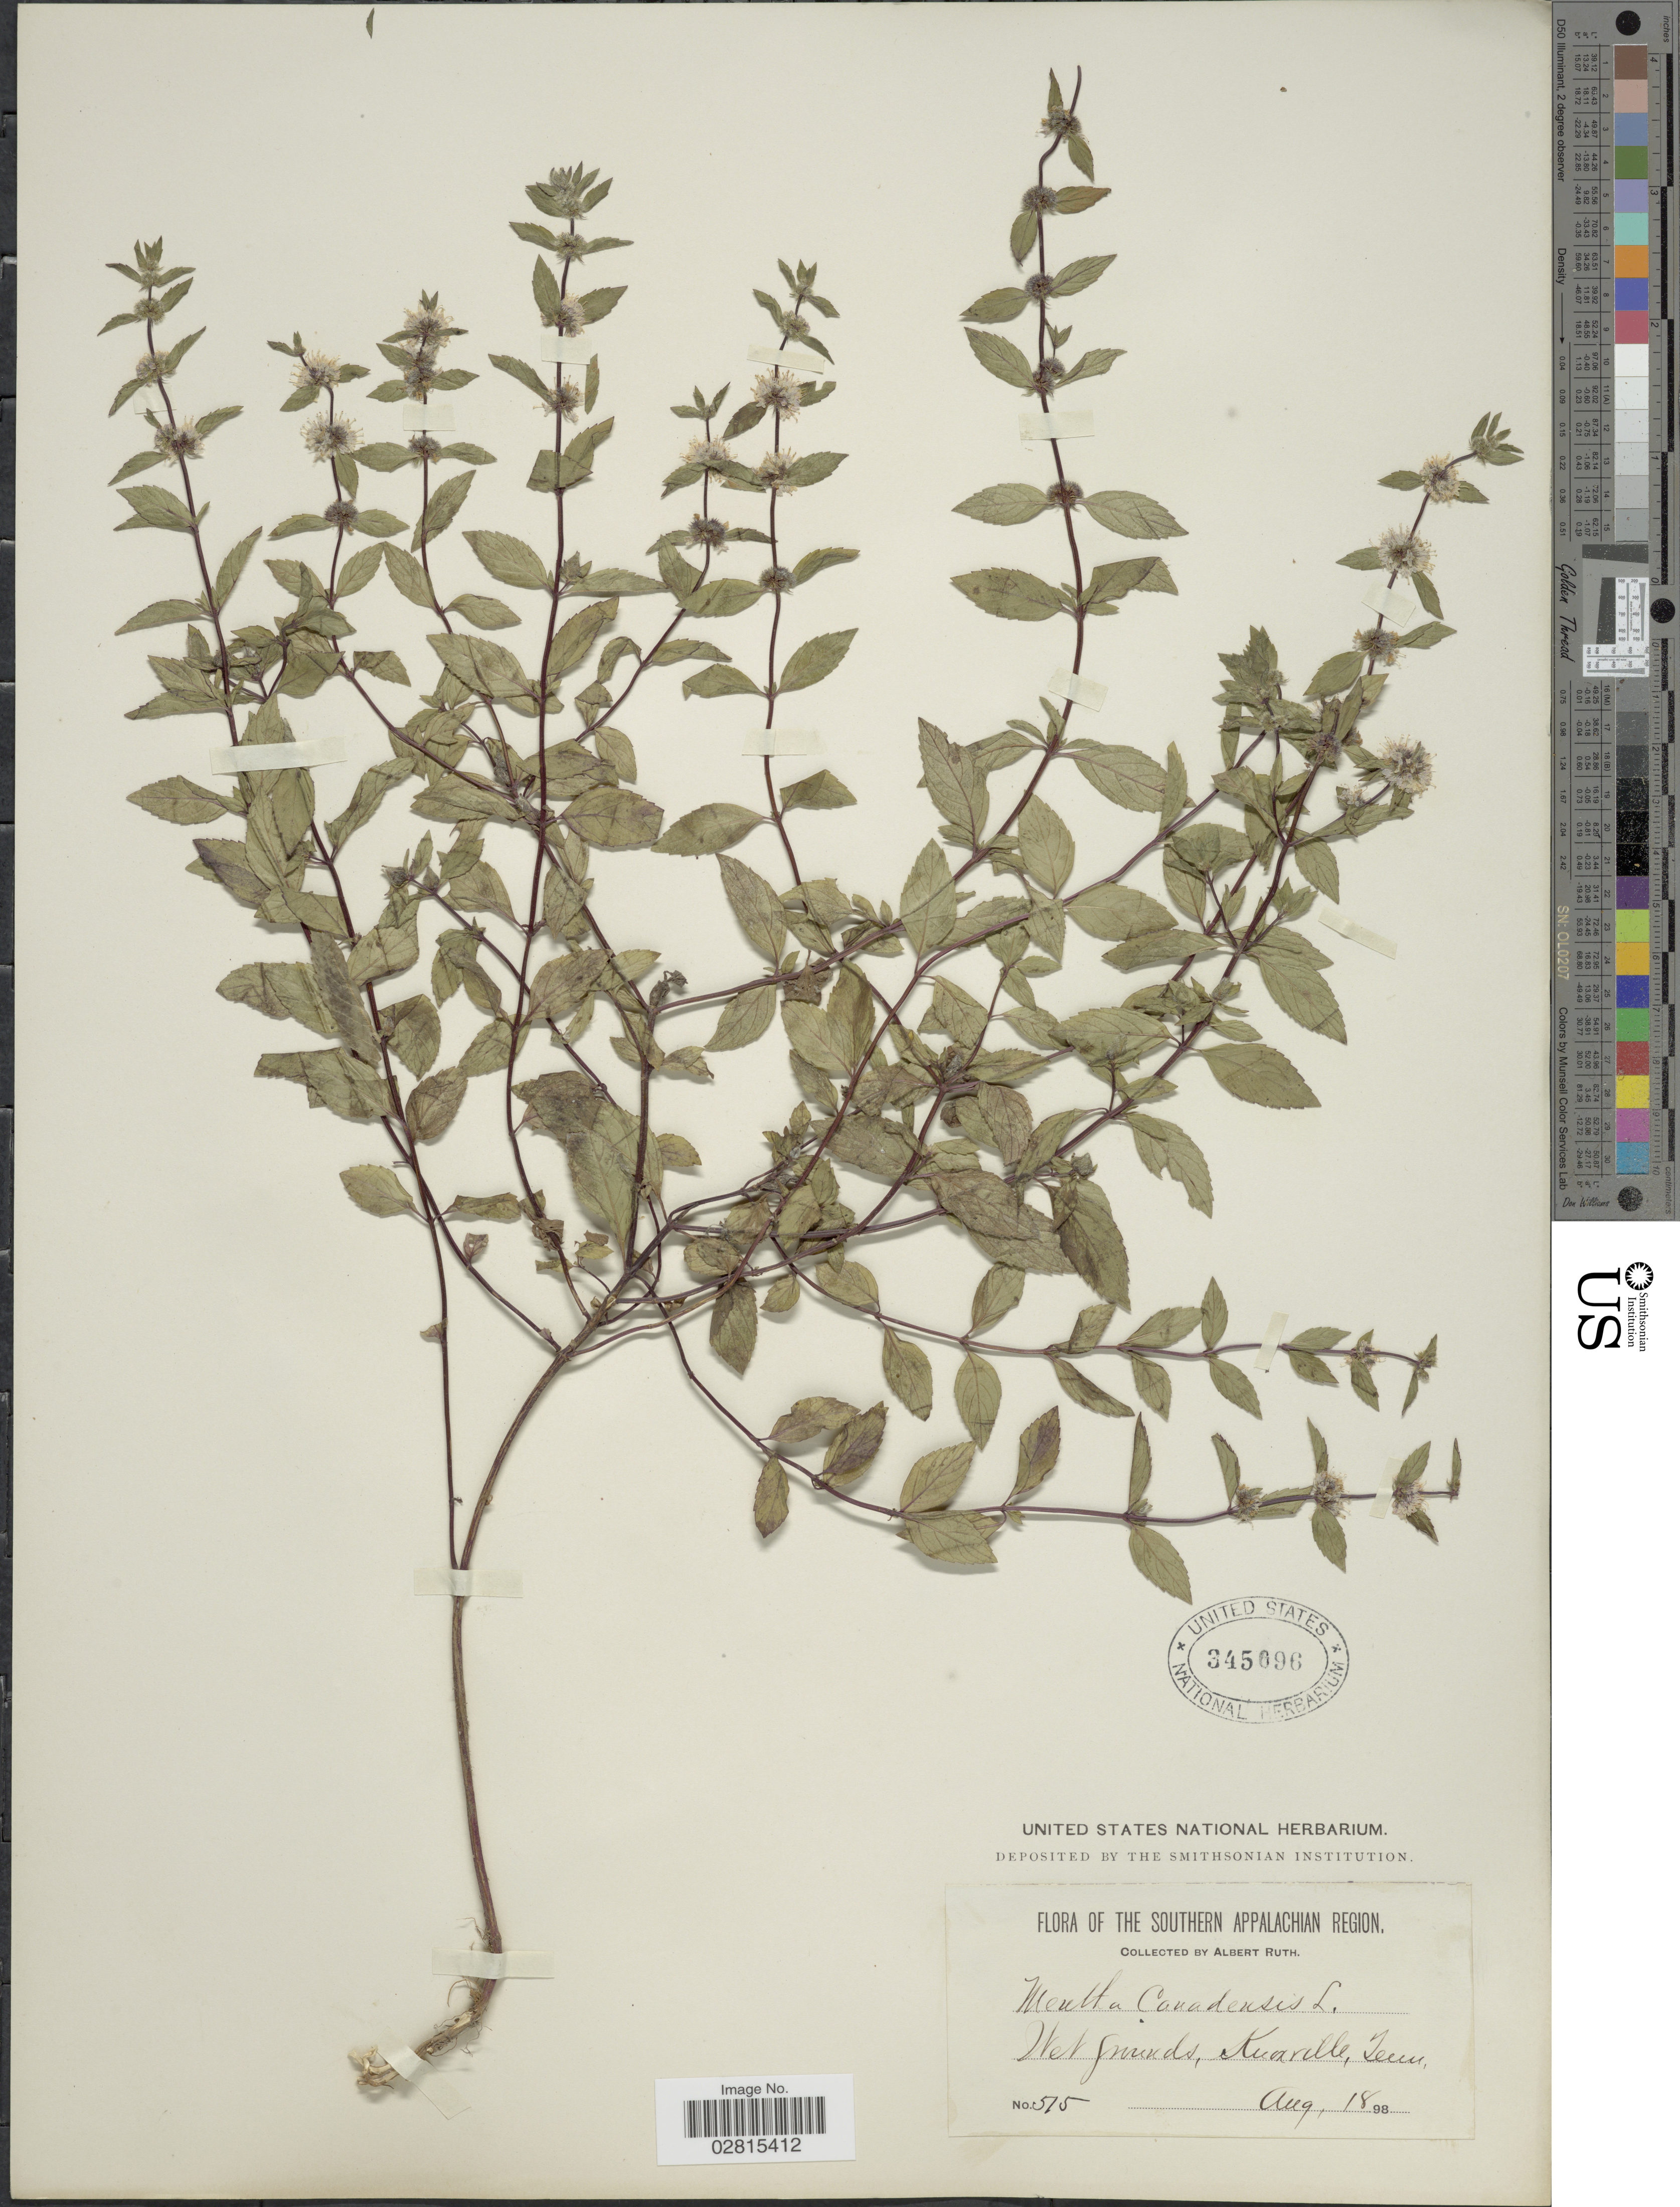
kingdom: Plantae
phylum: Tracheophyta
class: Magnoliopsida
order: Lamiales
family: Lamiaceae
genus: Mentha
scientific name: Mentha canadensis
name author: L.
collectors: A. Ruth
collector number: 575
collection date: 1898-08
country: United States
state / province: Tennessee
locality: Southern Appalachian Region, wet grounds, Knoxville.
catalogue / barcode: US 345696